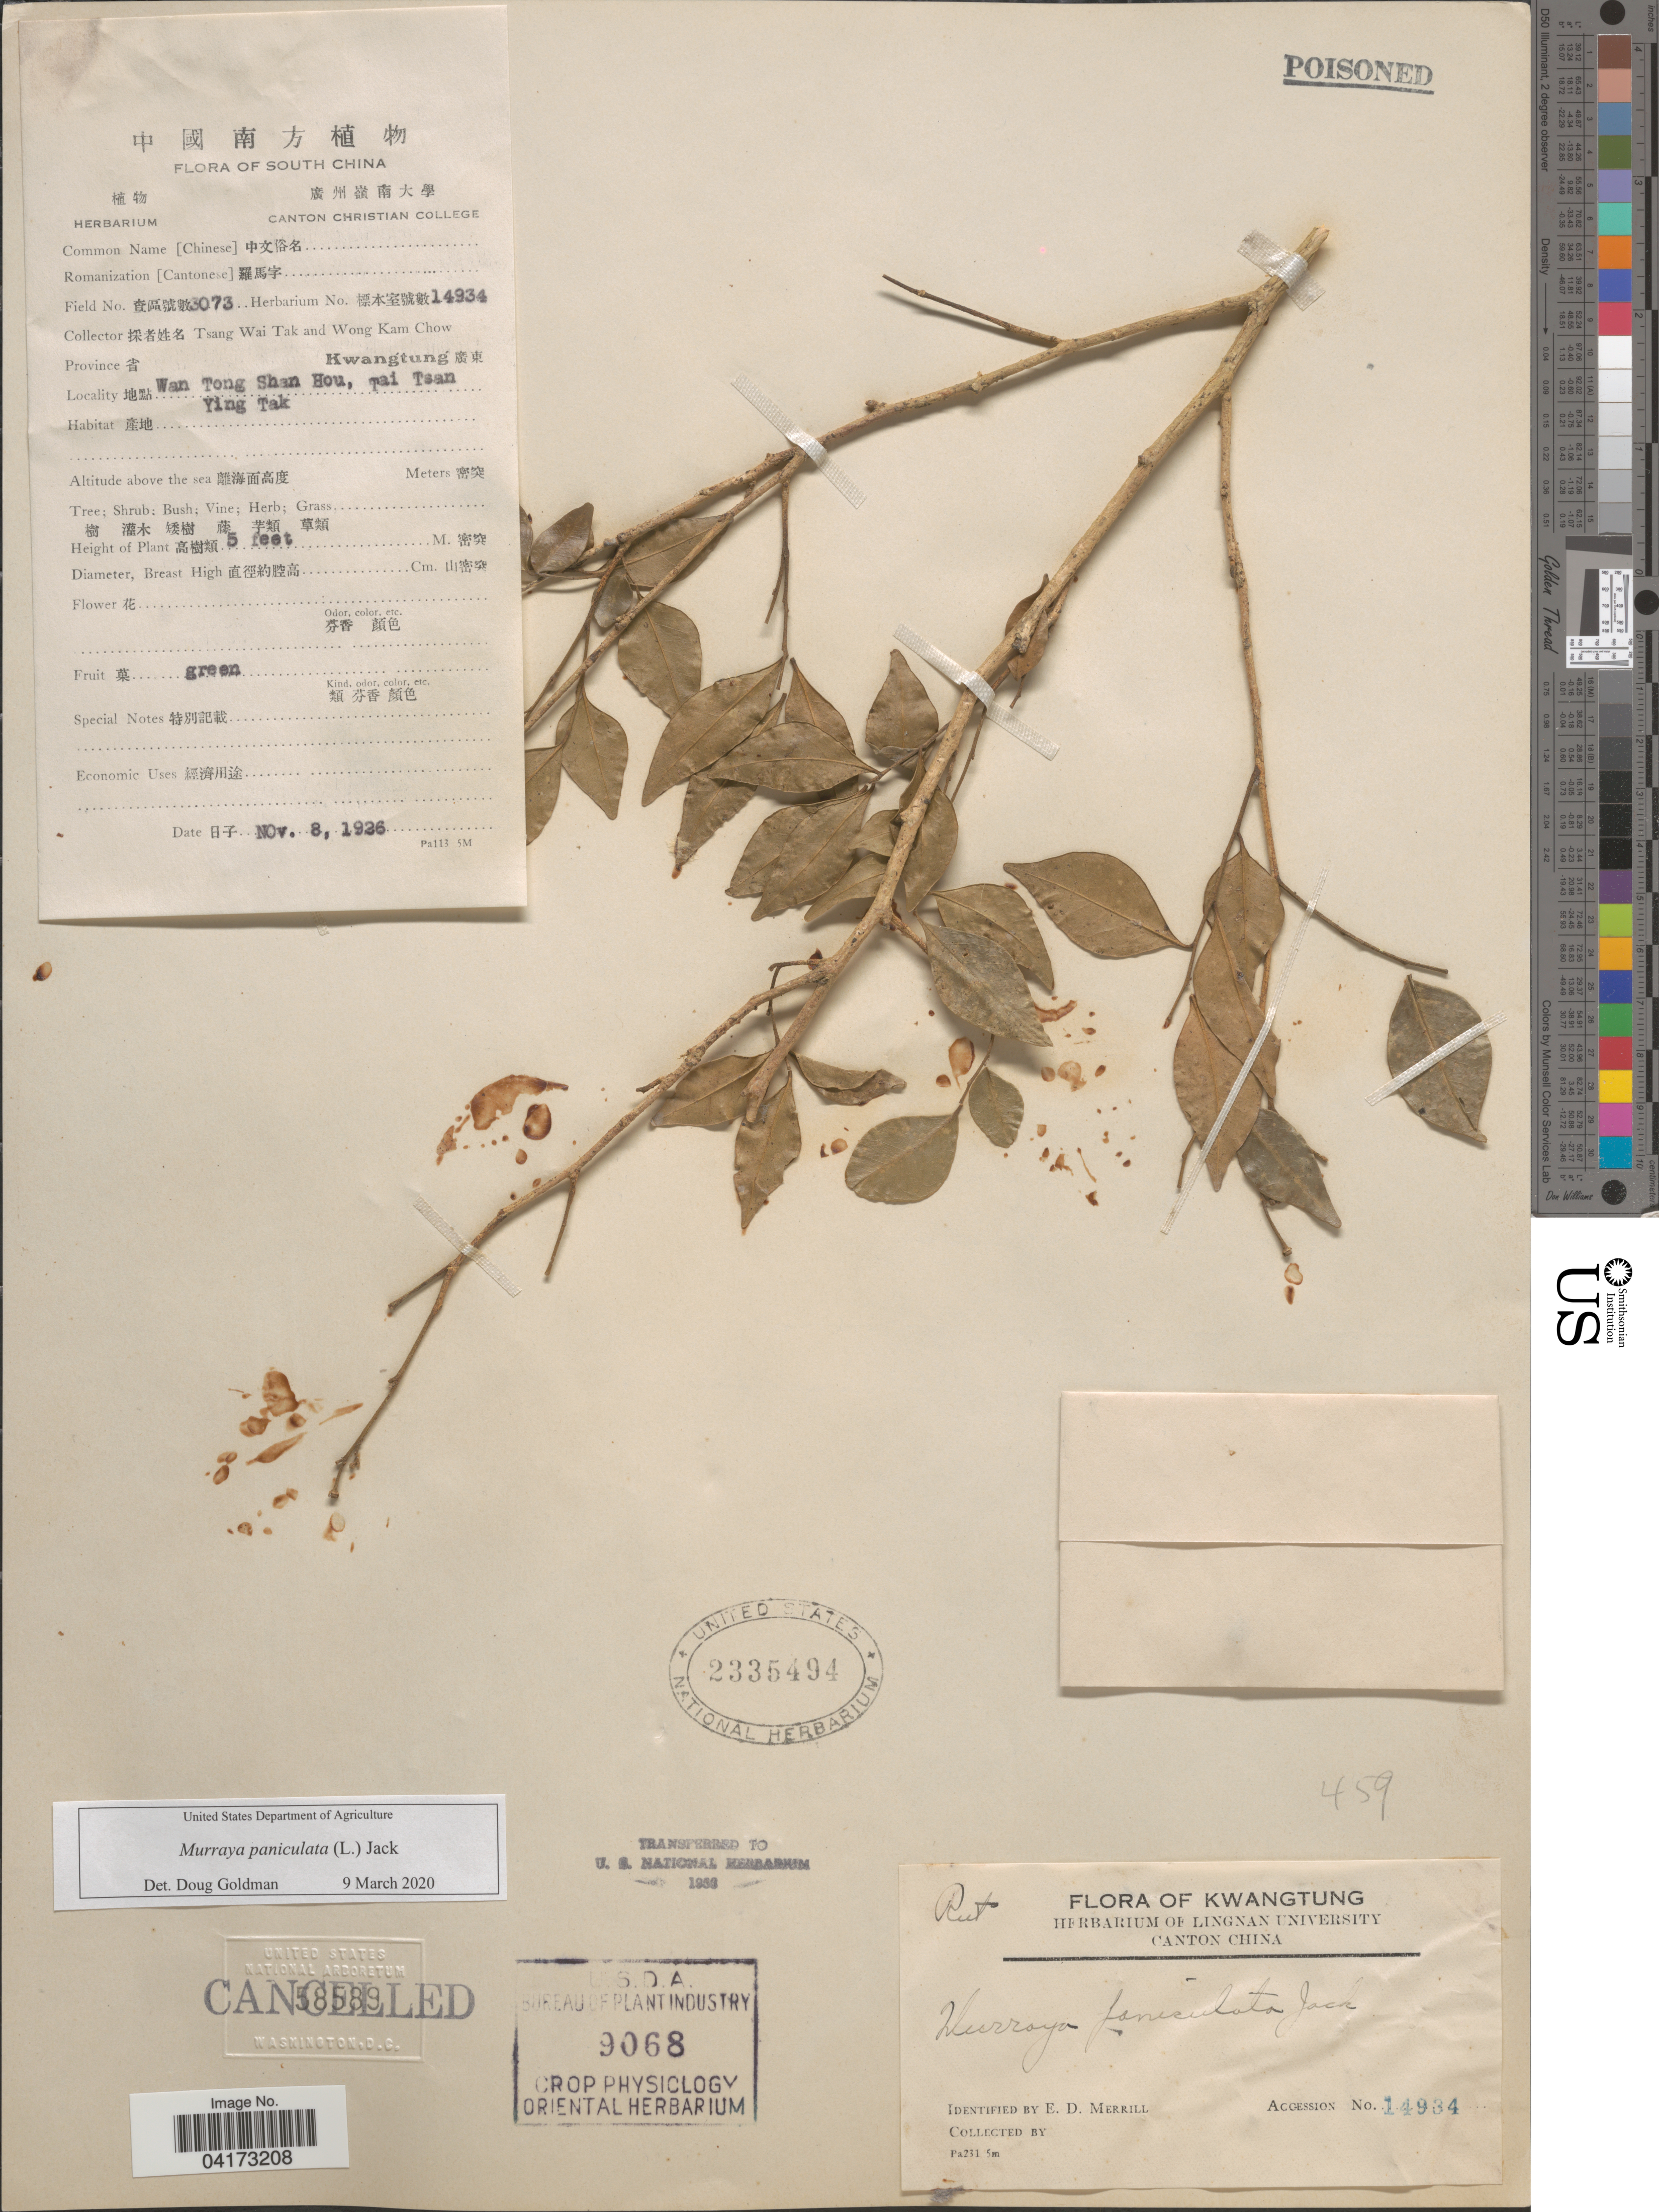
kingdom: Plantae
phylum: Tracheophyta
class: Magnoliopsida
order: Sapindales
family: Rutaceae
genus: Murraya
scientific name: Murraya paniculata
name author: (L.) Jack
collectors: W. T. Tsang & W. Chow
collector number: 3073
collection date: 1926-11-08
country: China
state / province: Guangdong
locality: South China. Wan Tong Shan Hou, Tai Tsan. Ying Tak. Kwangtung.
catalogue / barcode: US 2335494